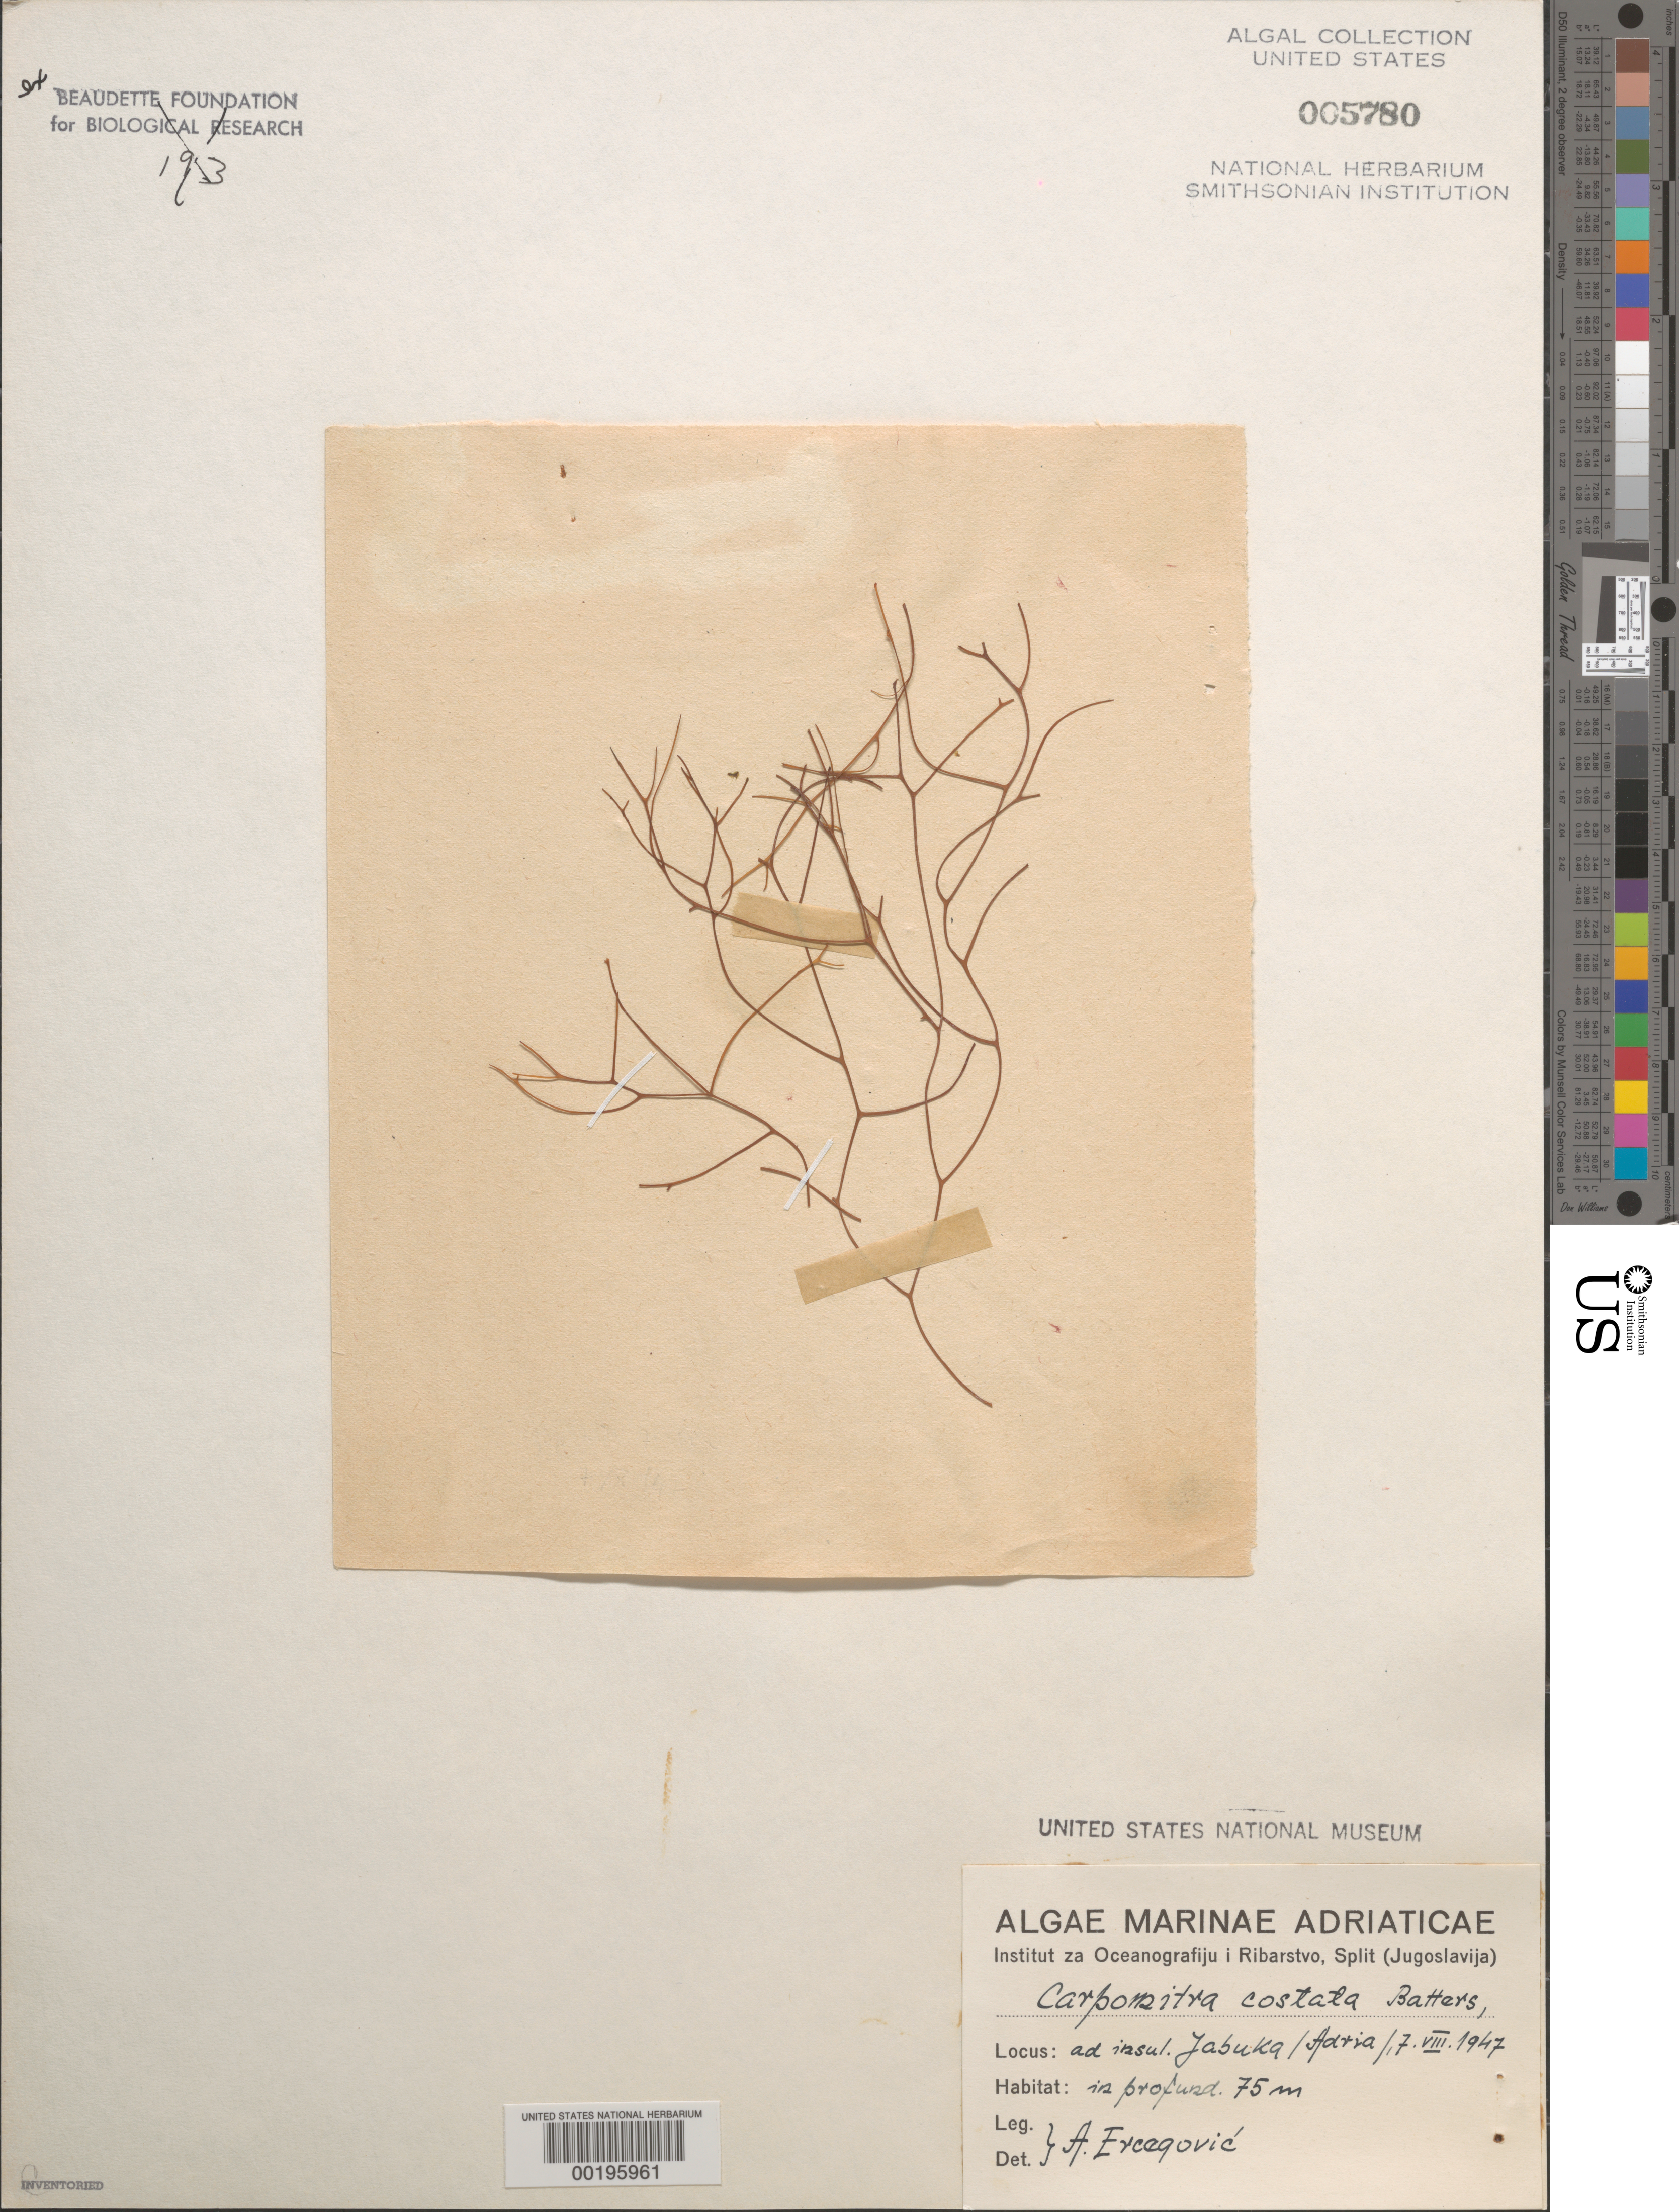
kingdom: Chromista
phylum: Ochrophyta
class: Phaeophyceae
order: Sporochnales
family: Sporochnaceae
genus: Carpomitra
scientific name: Carpomitra costata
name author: (Stackh.) Batters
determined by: Ercegovic, A.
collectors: A. Ercegovic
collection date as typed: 17 Aug 1947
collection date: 1947-08-17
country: Croatia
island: Jabuka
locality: Adriatic Sea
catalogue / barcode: US 5780